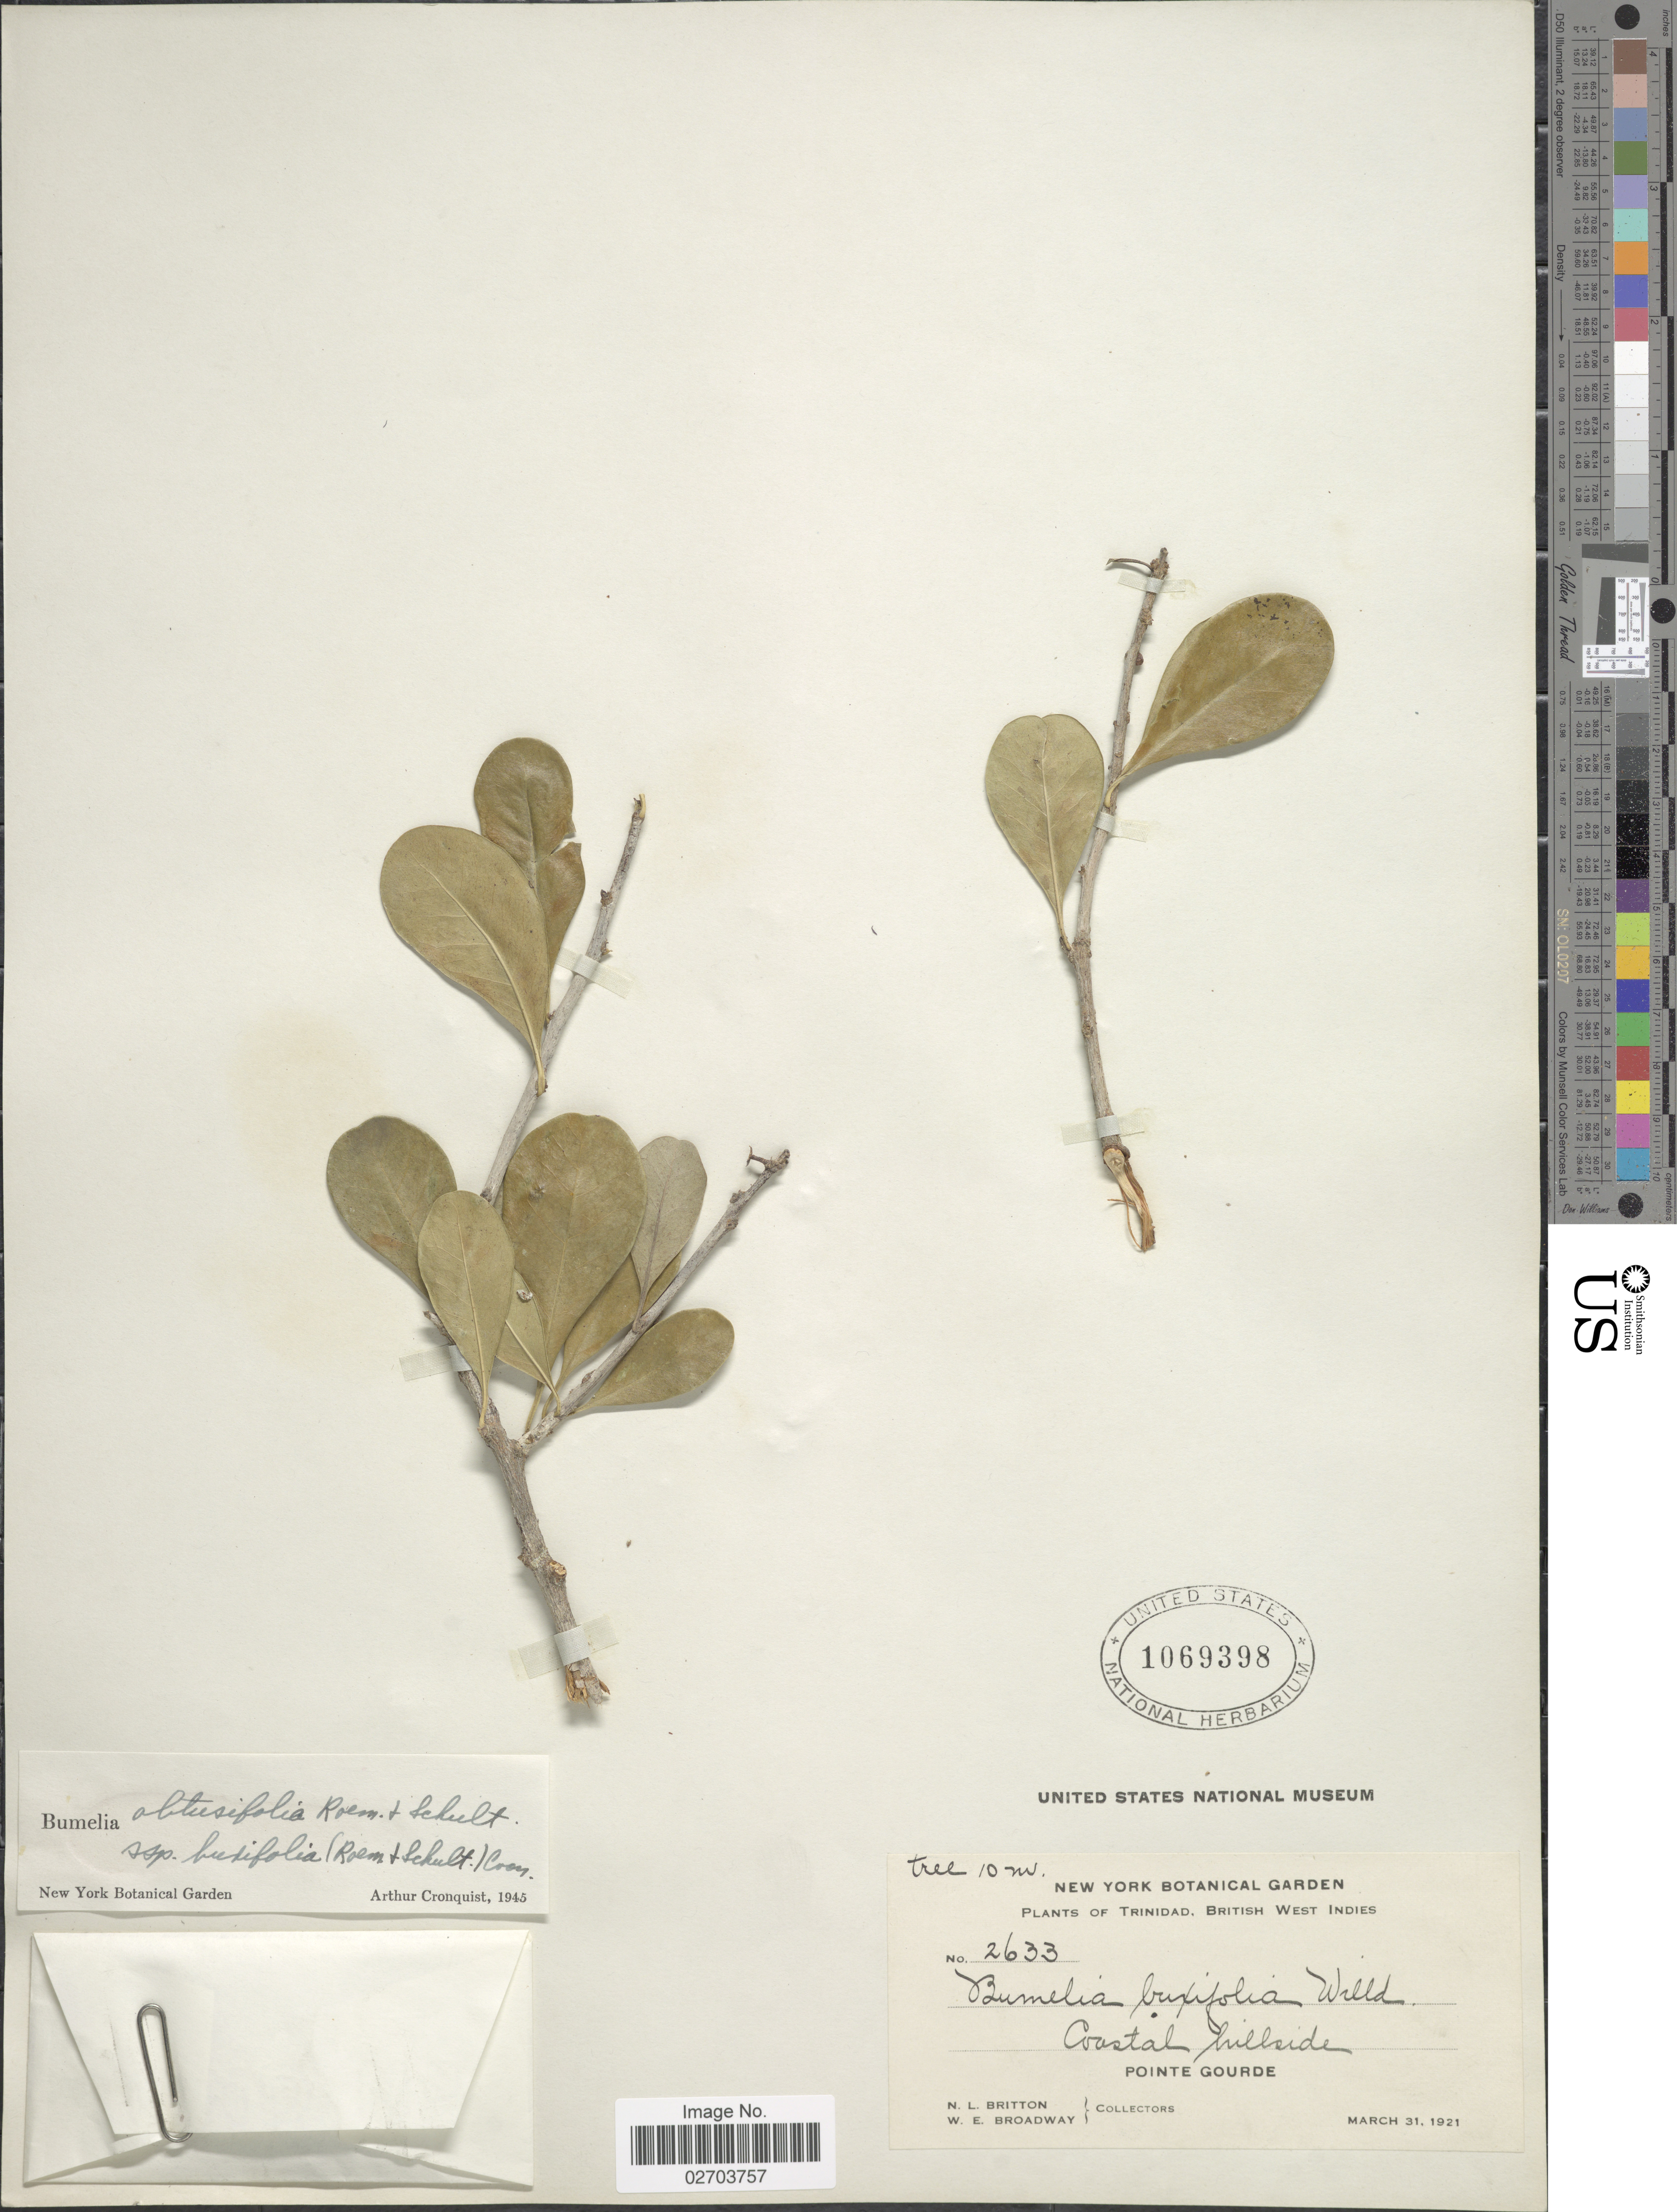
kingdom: Plantae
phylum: Tracheophyta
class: Magnoliopsida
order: Ericales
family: Sapotaceae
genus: Sideroxylon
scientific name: Sideroxylon obtusifolium subsp. buxifolium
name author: (Roem. & Schult.) T.D. Penn.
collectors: N. Britton & W. E. Broadway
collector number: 2633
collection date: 1921-03-31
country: Trinidad and Tobago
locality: Trinidad, Pointe Gourde, Coastal hill.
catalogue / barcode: US 1069398